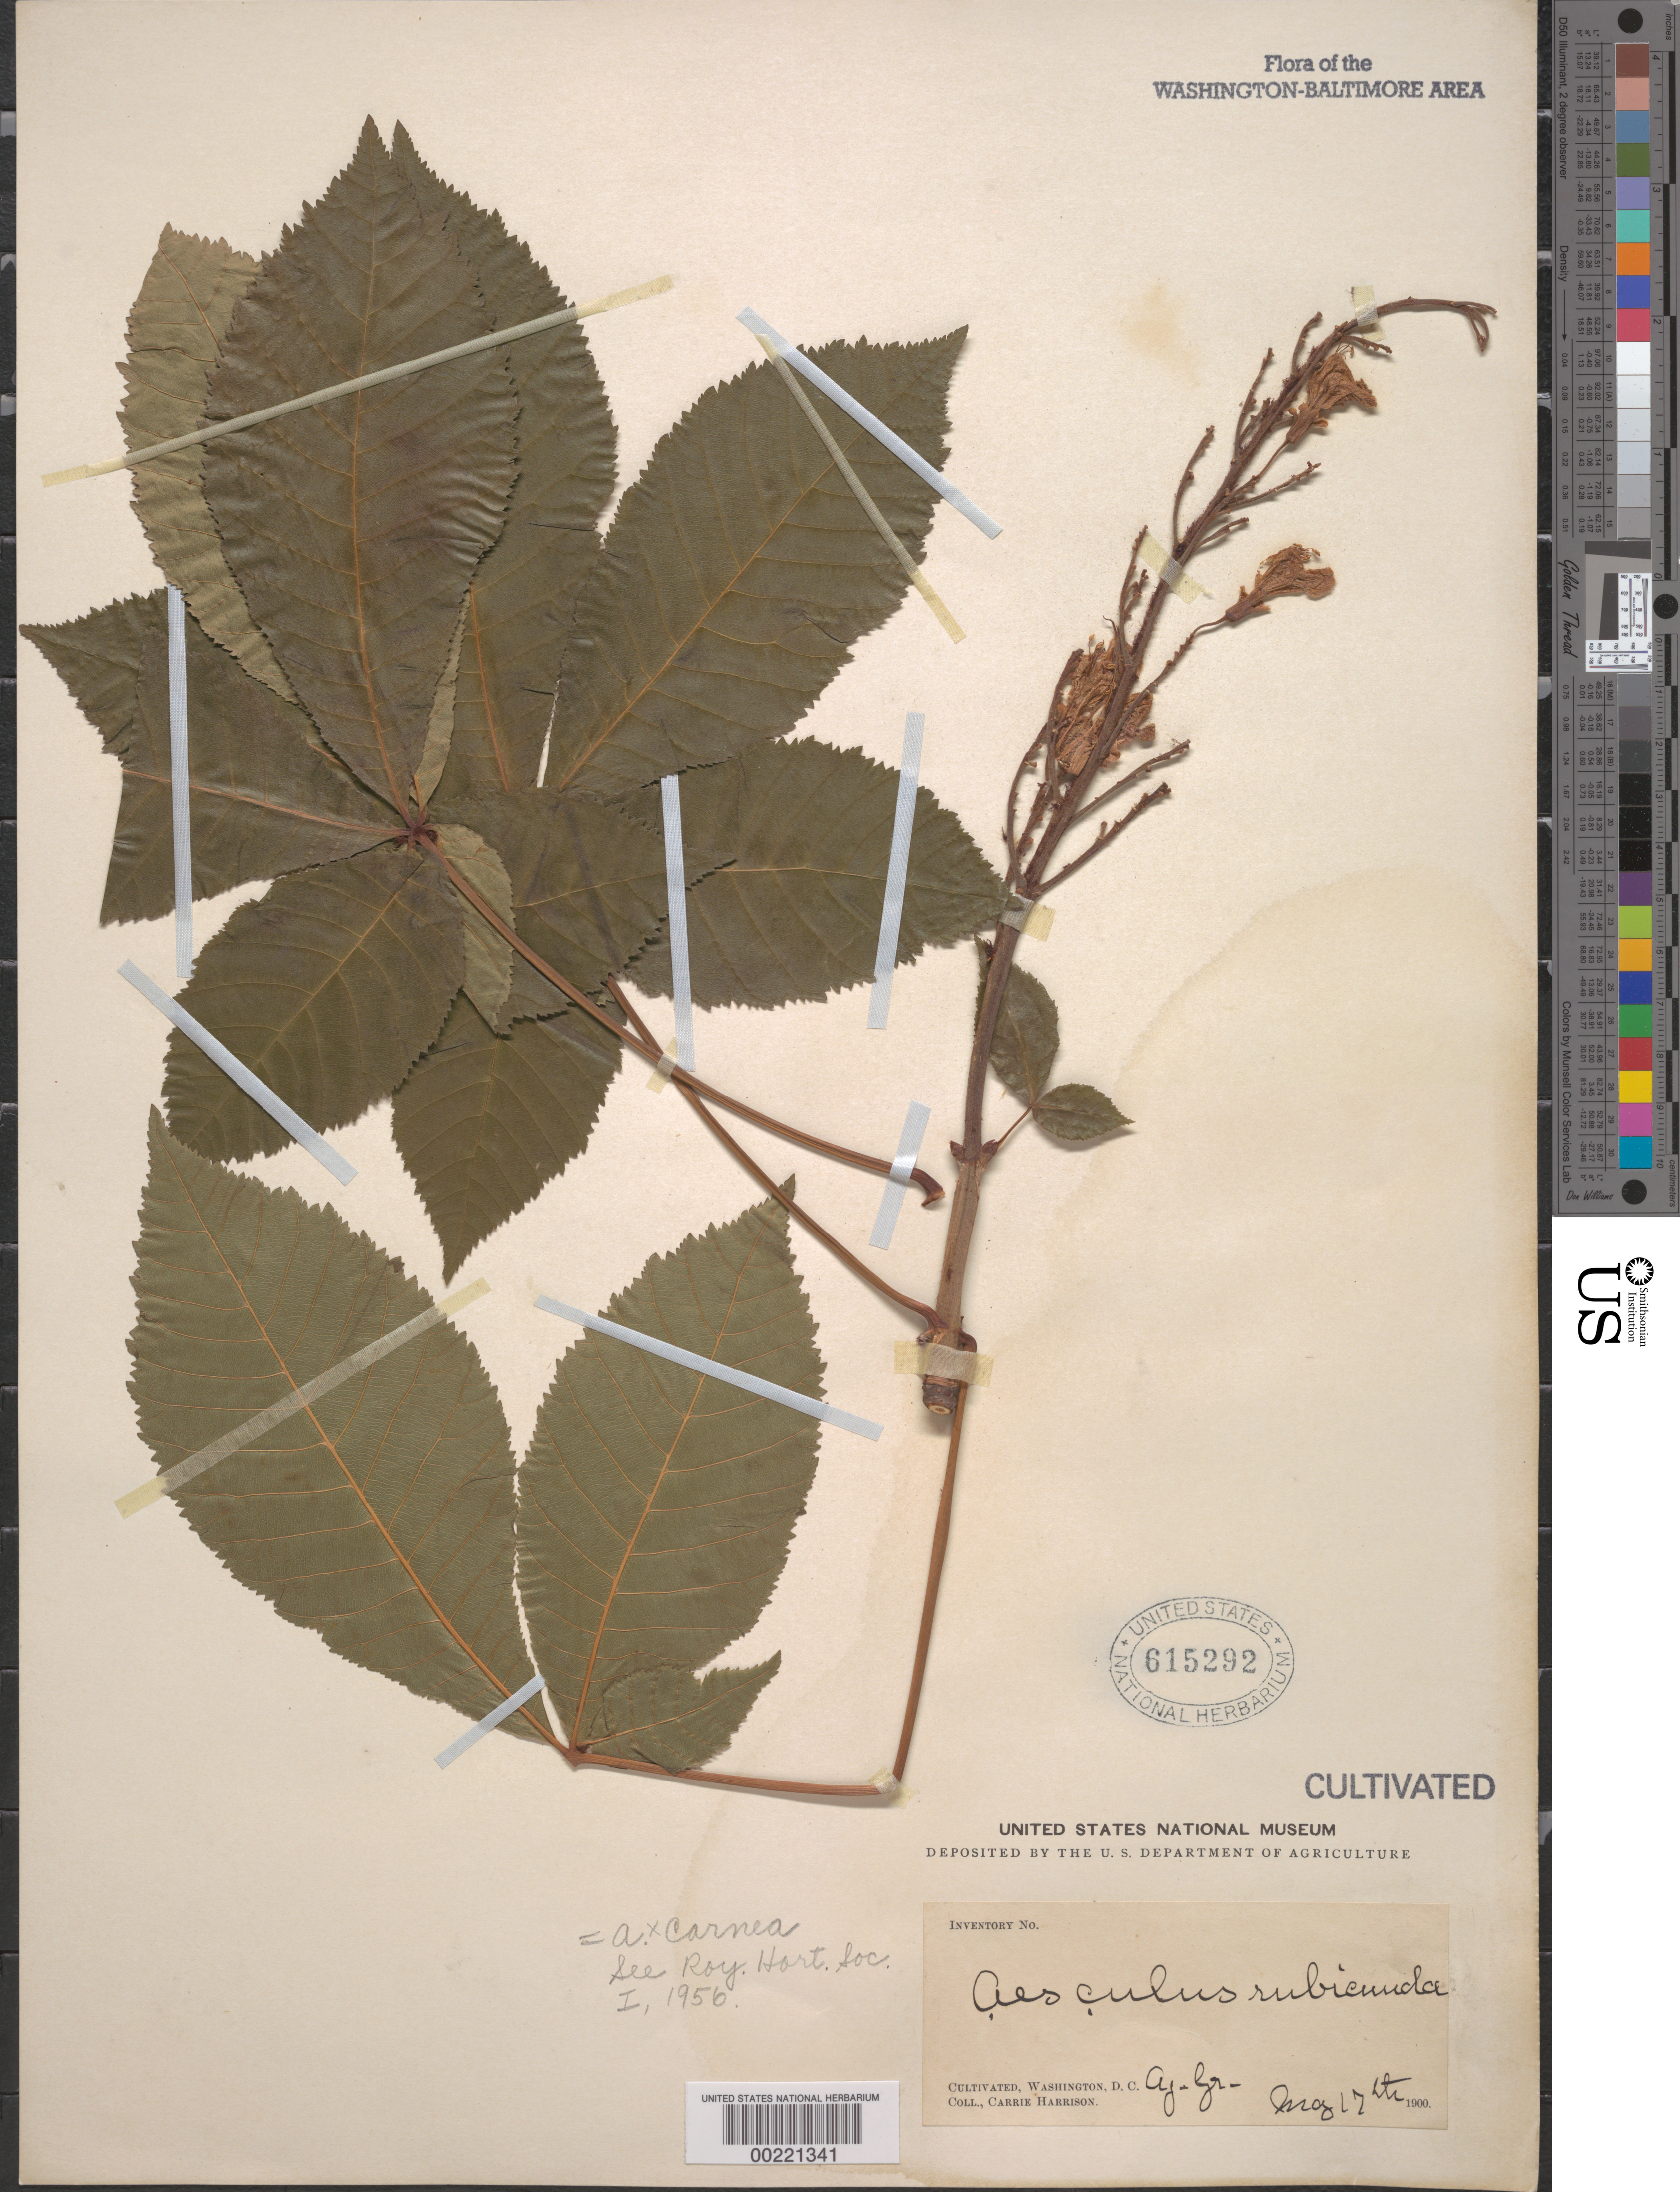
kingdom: Plantae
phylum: Tracheophyta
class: Magnoliopsida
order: Sapindales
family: Sapindaceae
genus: Aesculus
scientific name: Aesculus x carnea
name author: J. Zeyh.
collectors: C. Harrison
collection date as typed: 17 May 1900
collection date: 1900-05-17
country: United States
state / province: District of Columbia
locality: Department of Agriculture grounds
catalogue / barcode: US 615292